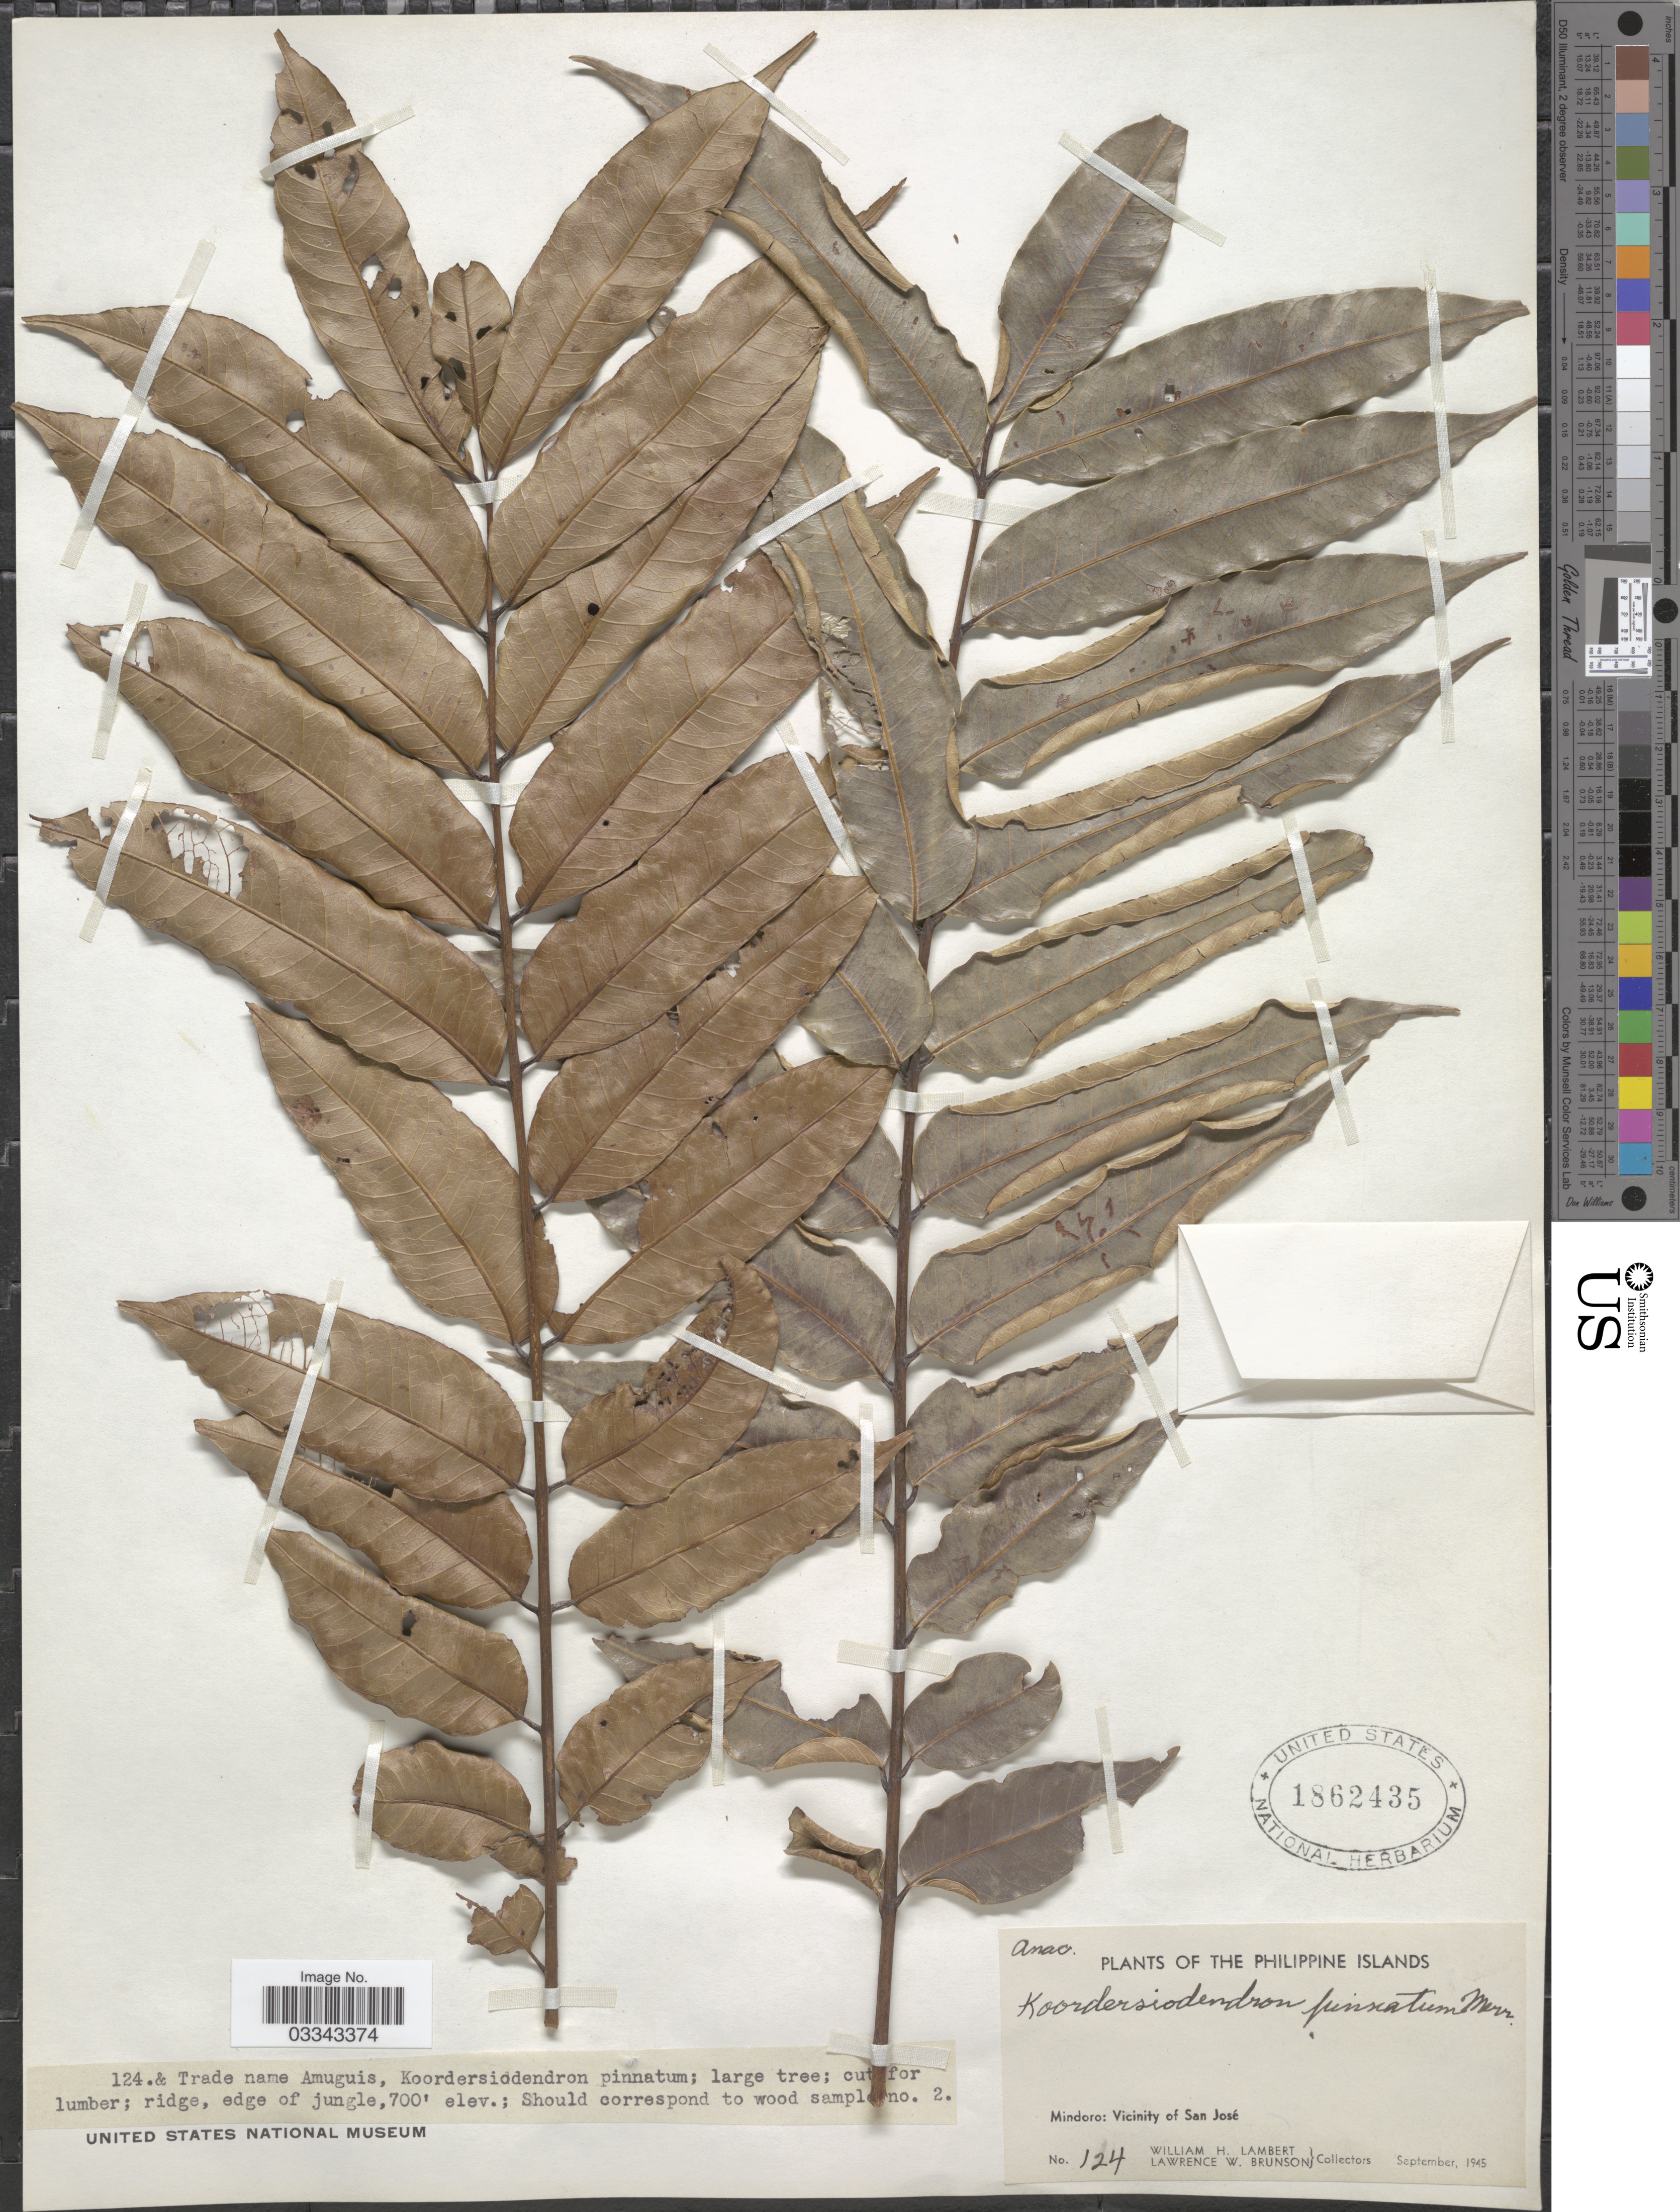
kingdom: Plantae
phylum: Tracheophyta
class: Magnoliopsida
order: Sapindales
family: Anacardiaceae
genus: Koordersiodendron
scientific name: Koordersiodendron pinnatum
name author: (Blanco) Merr.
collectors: W. Lambert & L. Brunson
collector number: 124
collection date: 1945-09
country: Philippines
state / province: Mimaropa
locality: The Philippine Islands. Mindoro: Vicinity of San José.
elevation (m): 213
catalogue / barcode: US 1862435